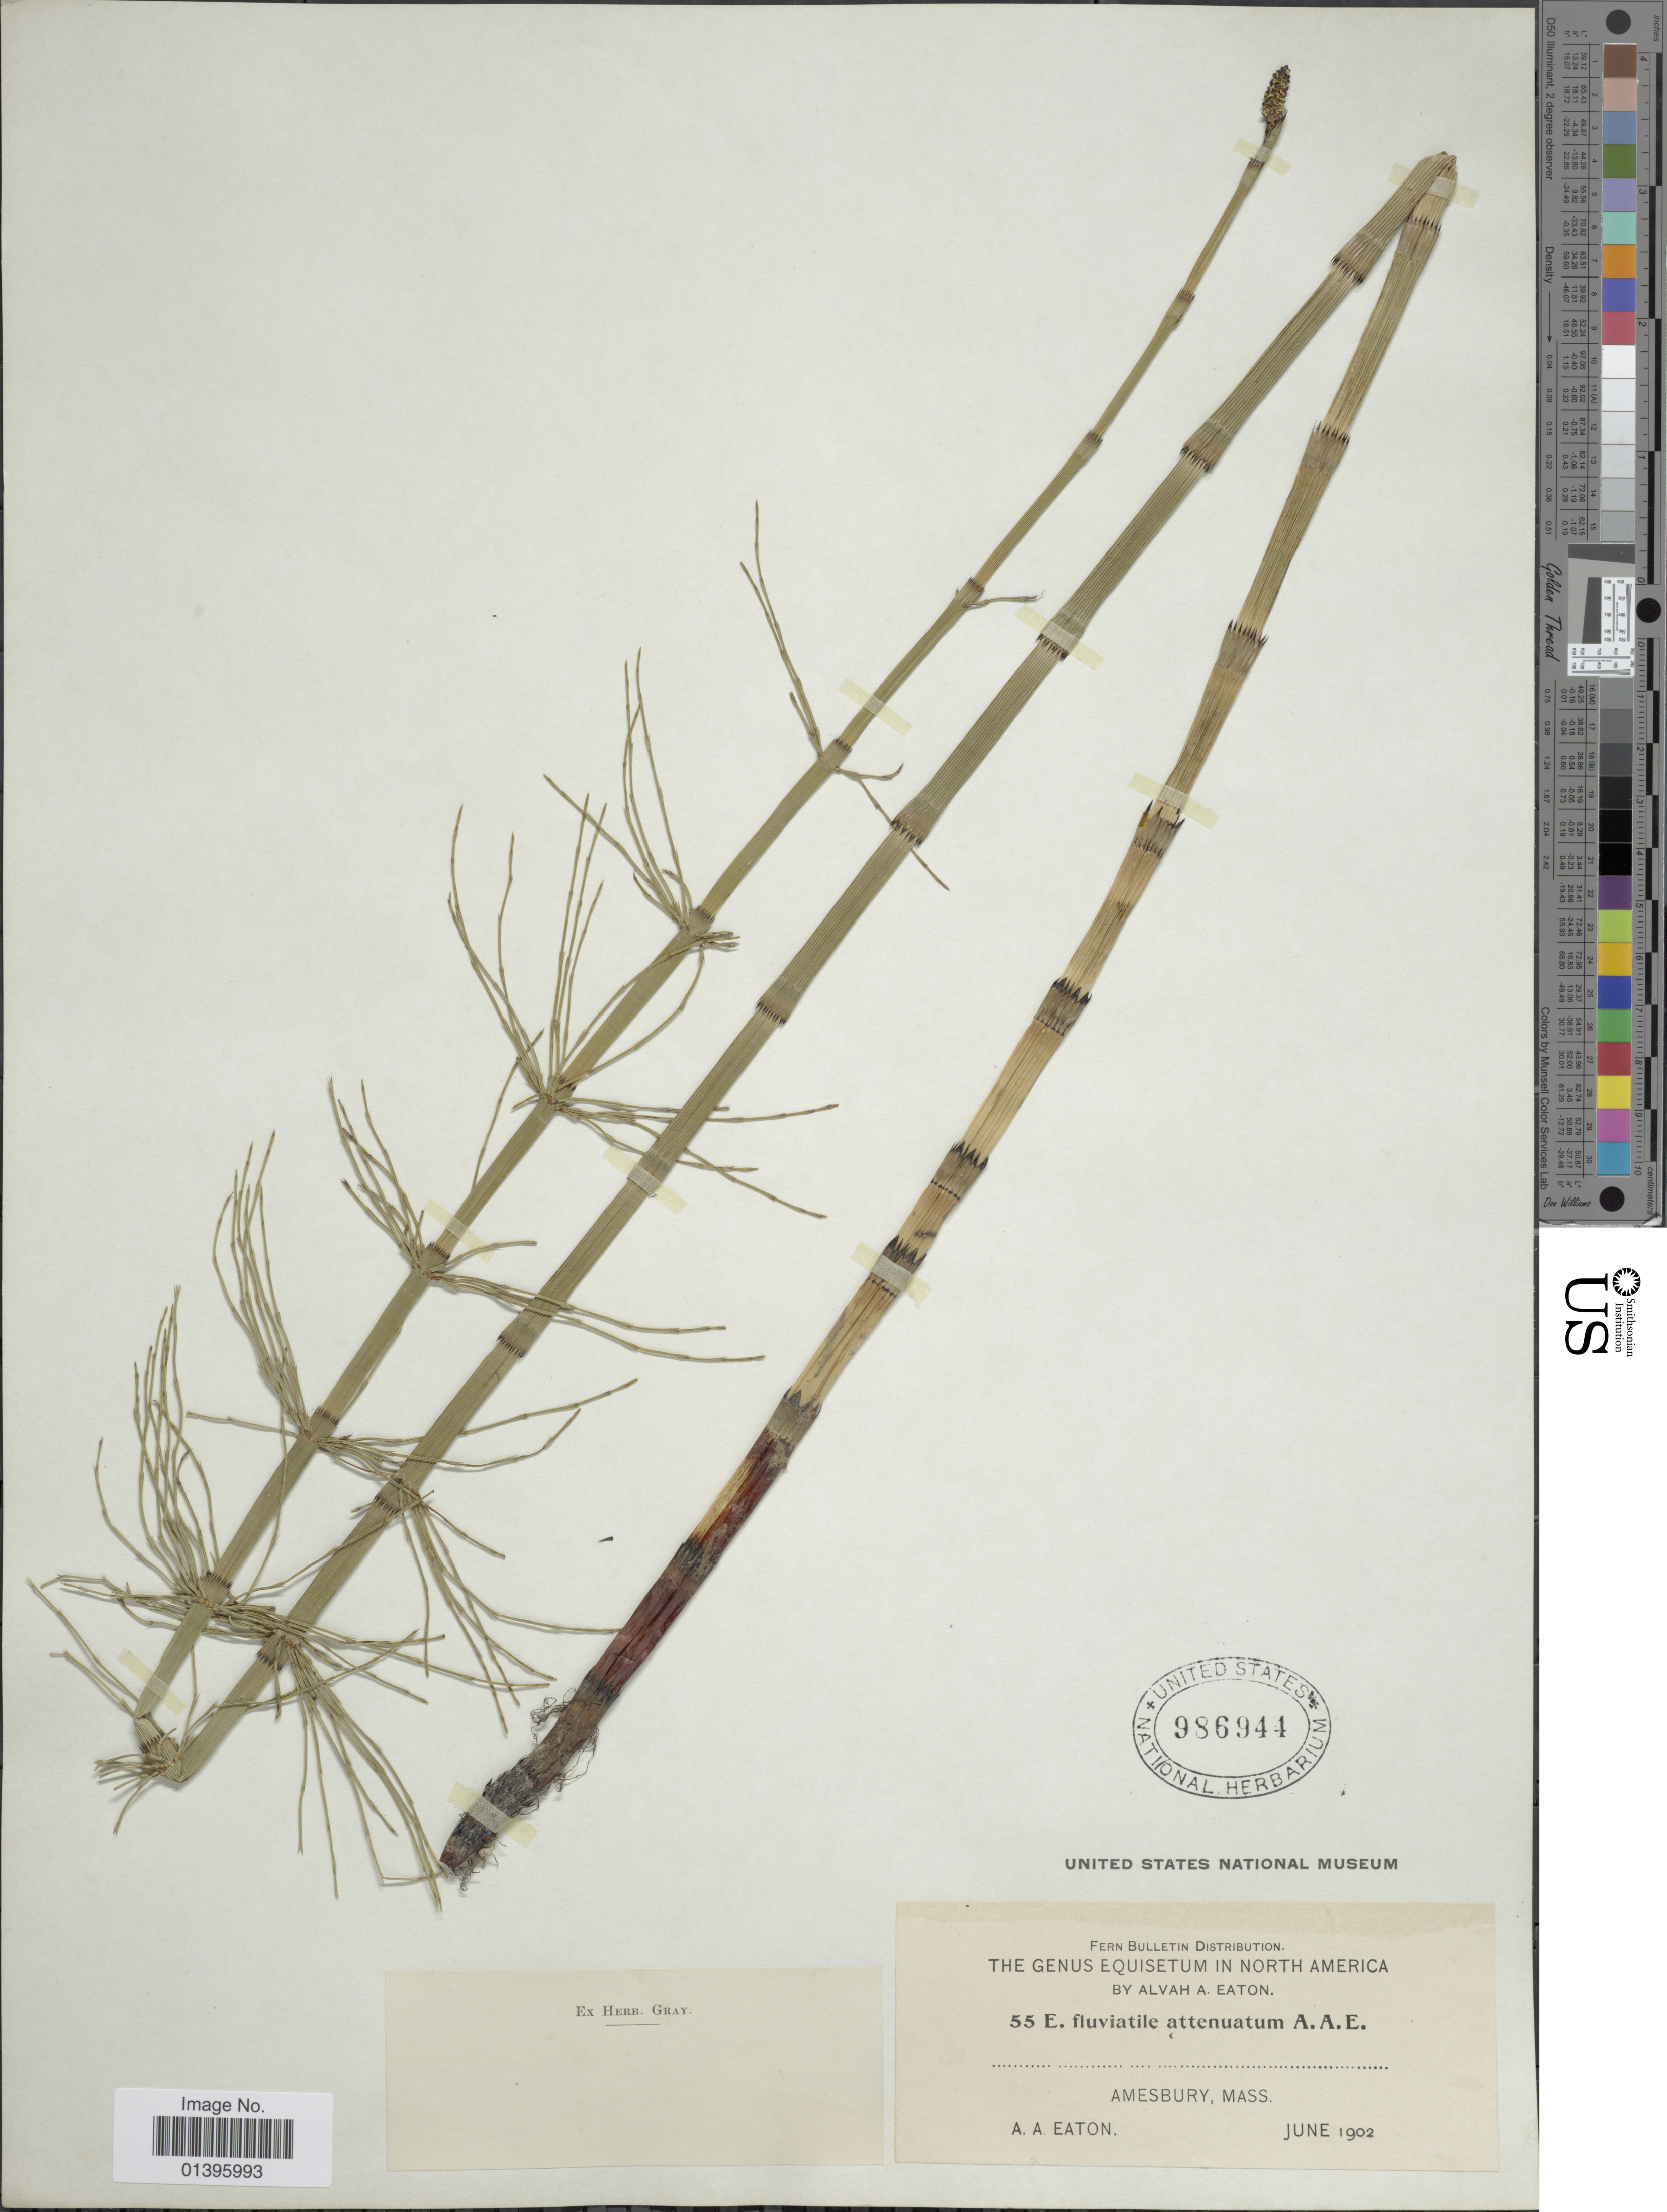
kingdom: Plantae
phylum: Tracheophyta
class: Polypodiopsida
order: Equisetales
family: Equisetaceae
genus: Equisetum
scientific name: Equisetum fluviatile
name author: L.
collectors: A. A. Eaton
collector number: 55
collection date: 1902-06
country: United States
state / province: Massachusetts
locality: Amesbury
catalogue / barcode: US 986944